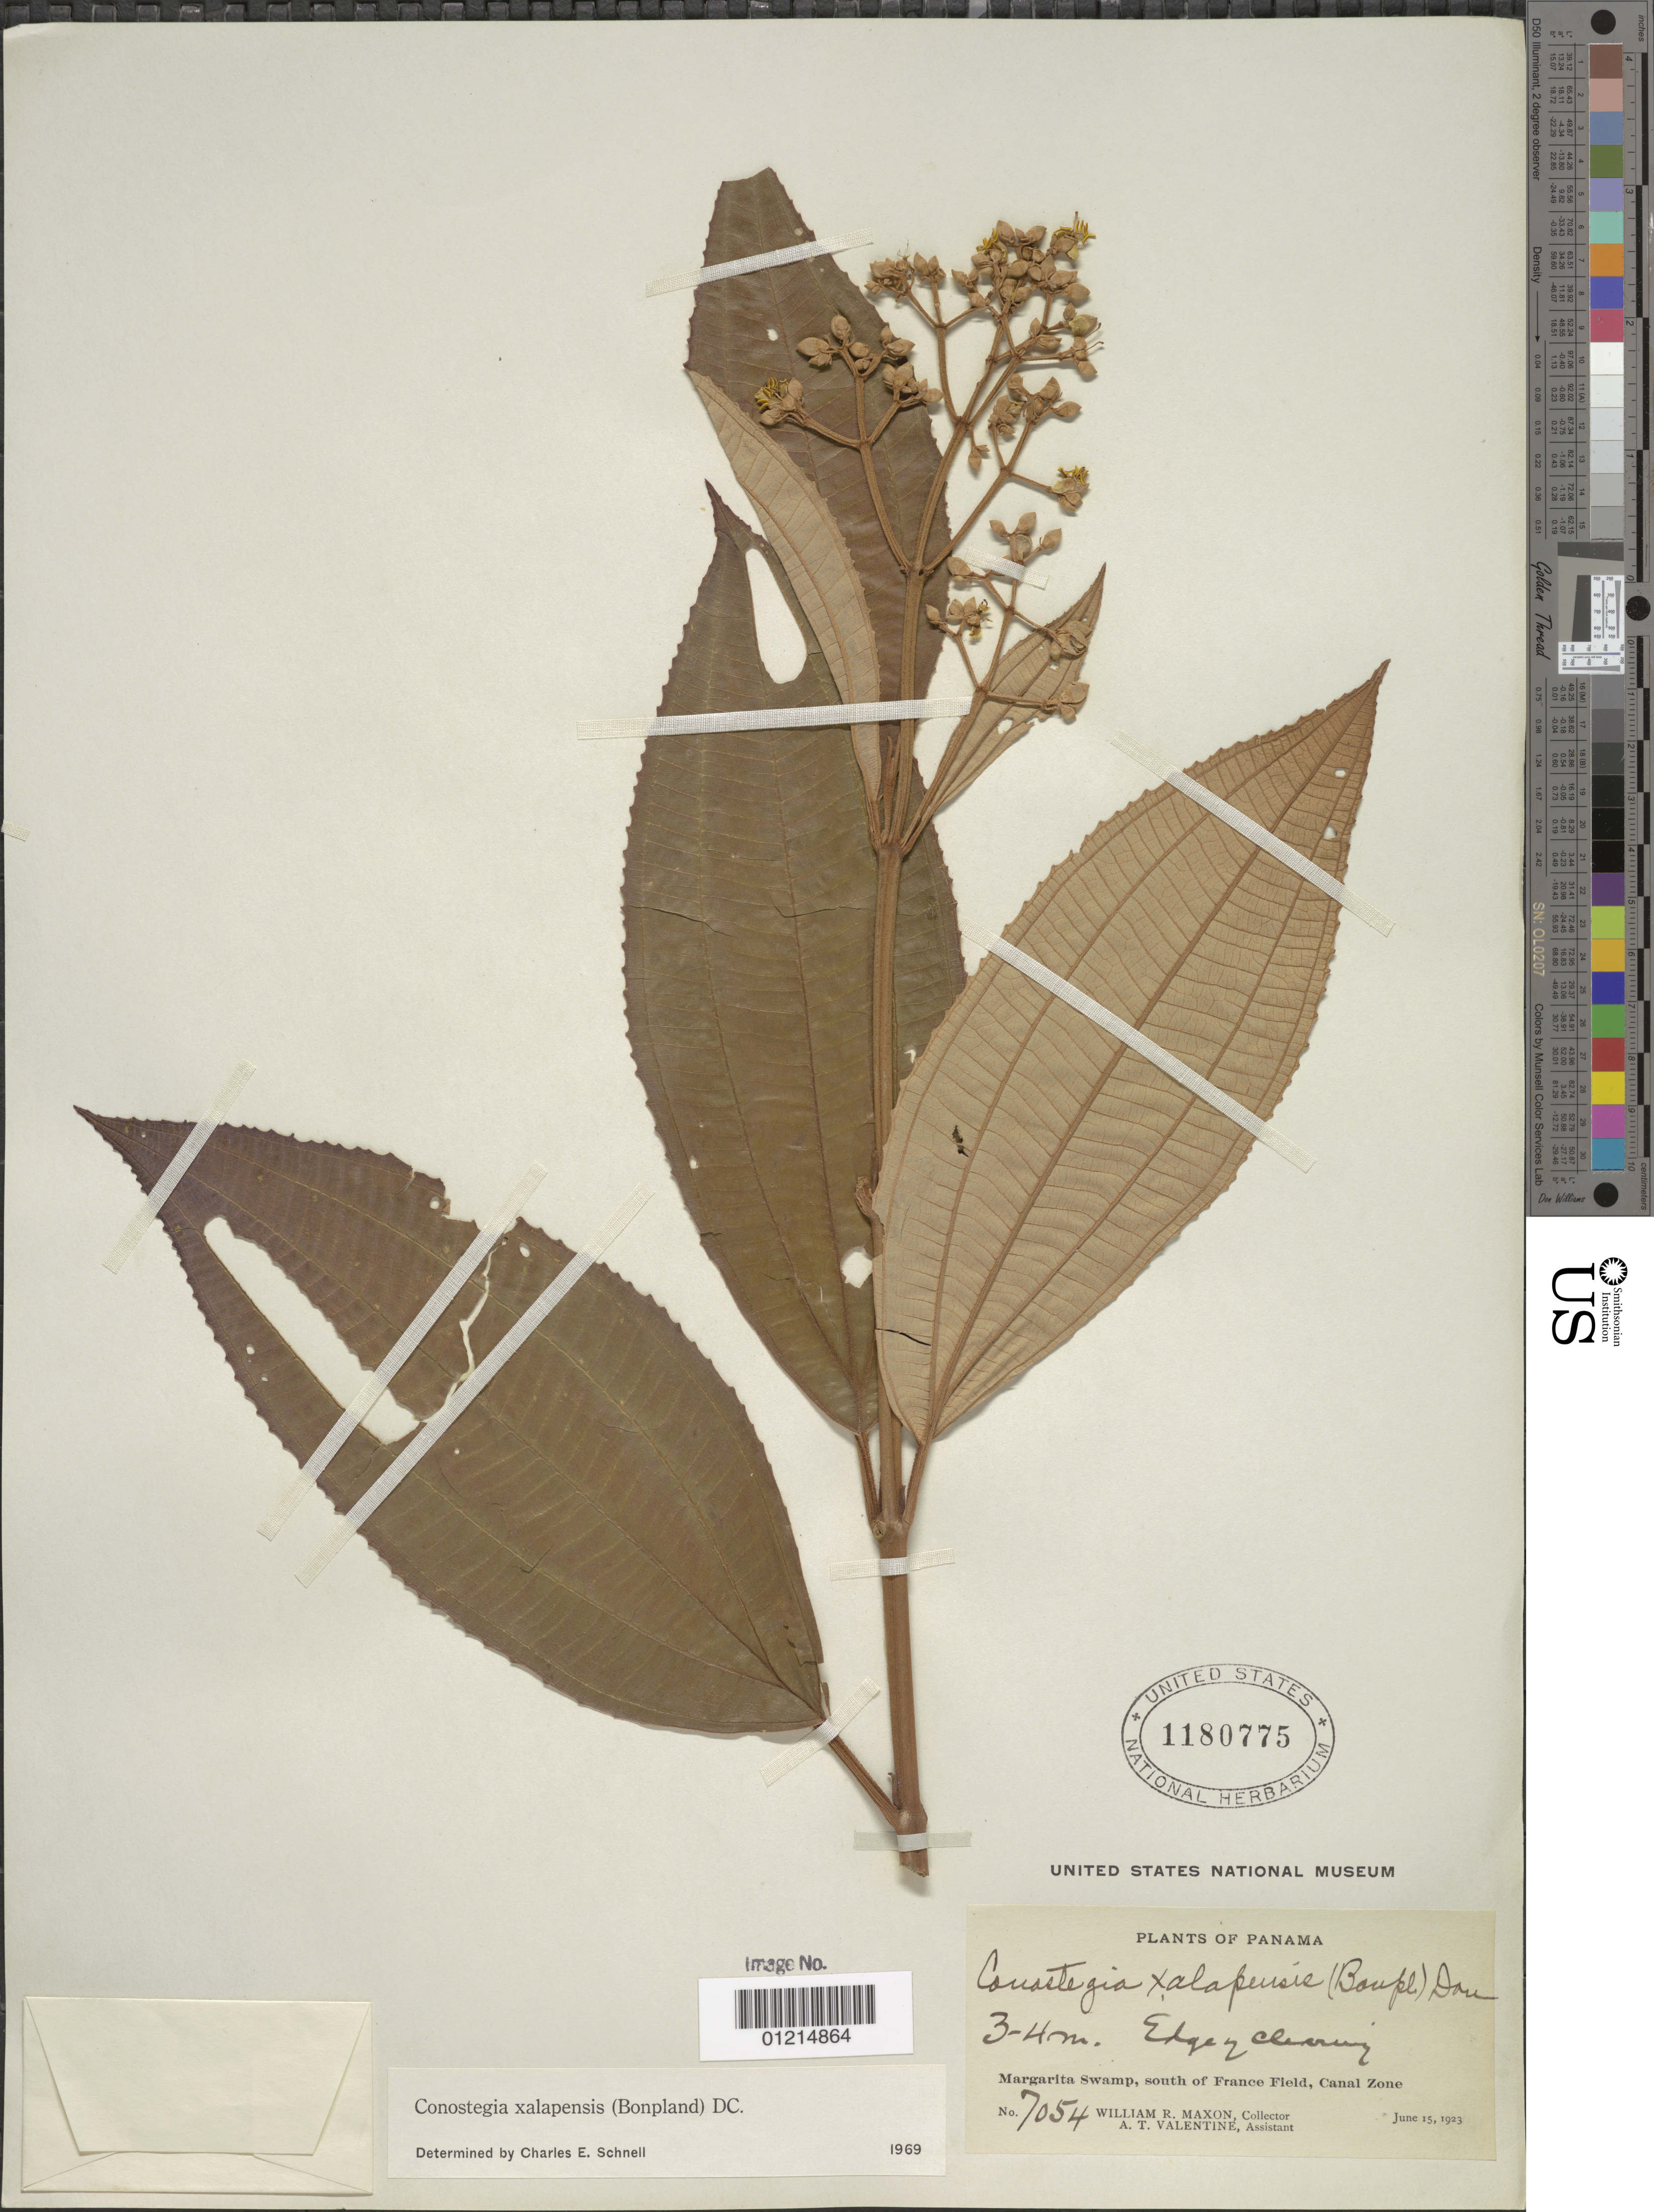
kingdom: Plantae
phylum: Tracheophyta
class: Magnoliopsida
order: Myrtales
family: Melastomataceae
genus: Conostegia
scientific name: Conostegia quadrangularis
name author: Schltdl. ex Steud.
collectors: W. R. Maxon & A. Valentine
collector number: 7054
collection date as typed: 15 Jun 1923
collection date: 1923-06-15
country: Panama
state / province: Colón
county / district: Canal Zone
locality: Margarita Swamp, S of France Field.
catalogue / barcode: US 1180775